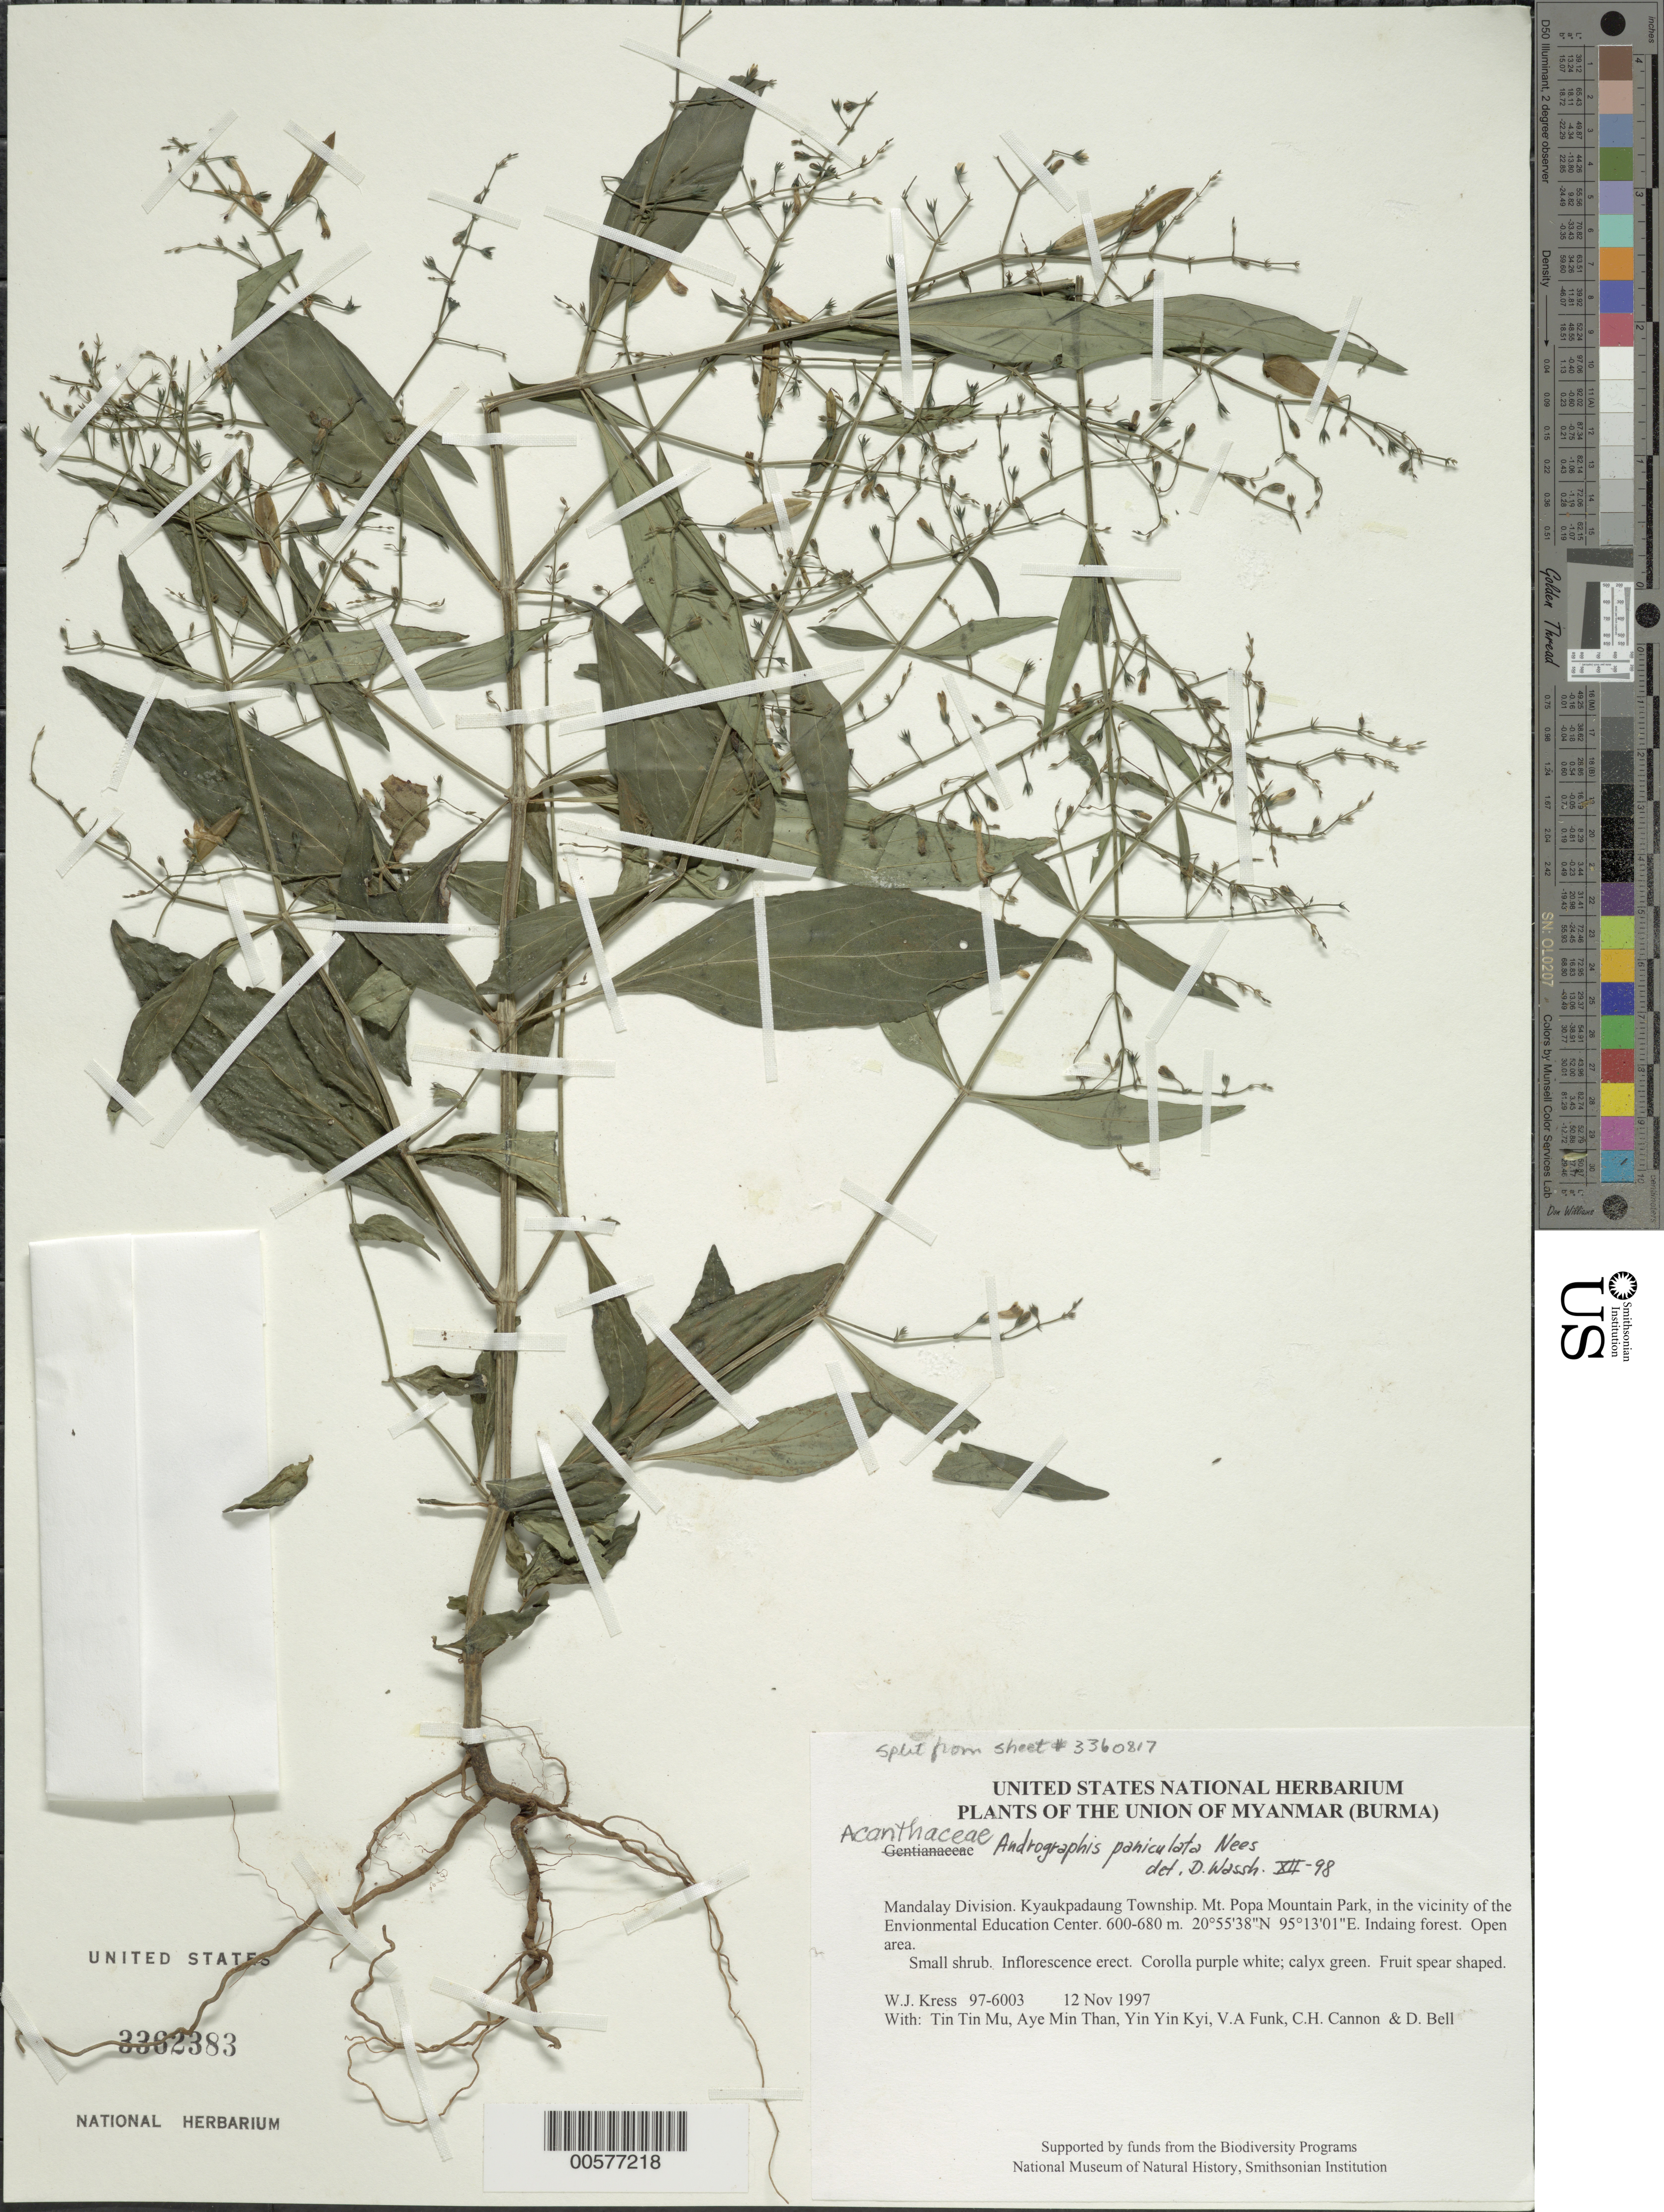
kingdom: Plantae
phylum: Tracheophyta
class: Magnoliopsida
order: Lamiales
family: Acanthaceae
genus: Andrographis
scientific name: Andrographis paniculata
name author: (Burm. f.) Nees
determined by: Wasshausen, Dieter C., (BOT), Smithsonian Institution - National Museum of Natural History (UNITED STATES)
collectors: W. J. Kress, Tin Tin Mu, Aye Min Than, Yin Yin Kyi, V. Funk & C. H. Cannon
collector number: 97-6003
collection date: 1997-11-12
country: Myanmar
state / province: Mandalay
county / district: Kyaukpadaung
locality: Mt. Popa Mountain Park, in the vicinity of the Envionmental Education Center.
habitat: Indaing forest. Open area.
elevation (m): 600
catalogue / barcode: US 3362383